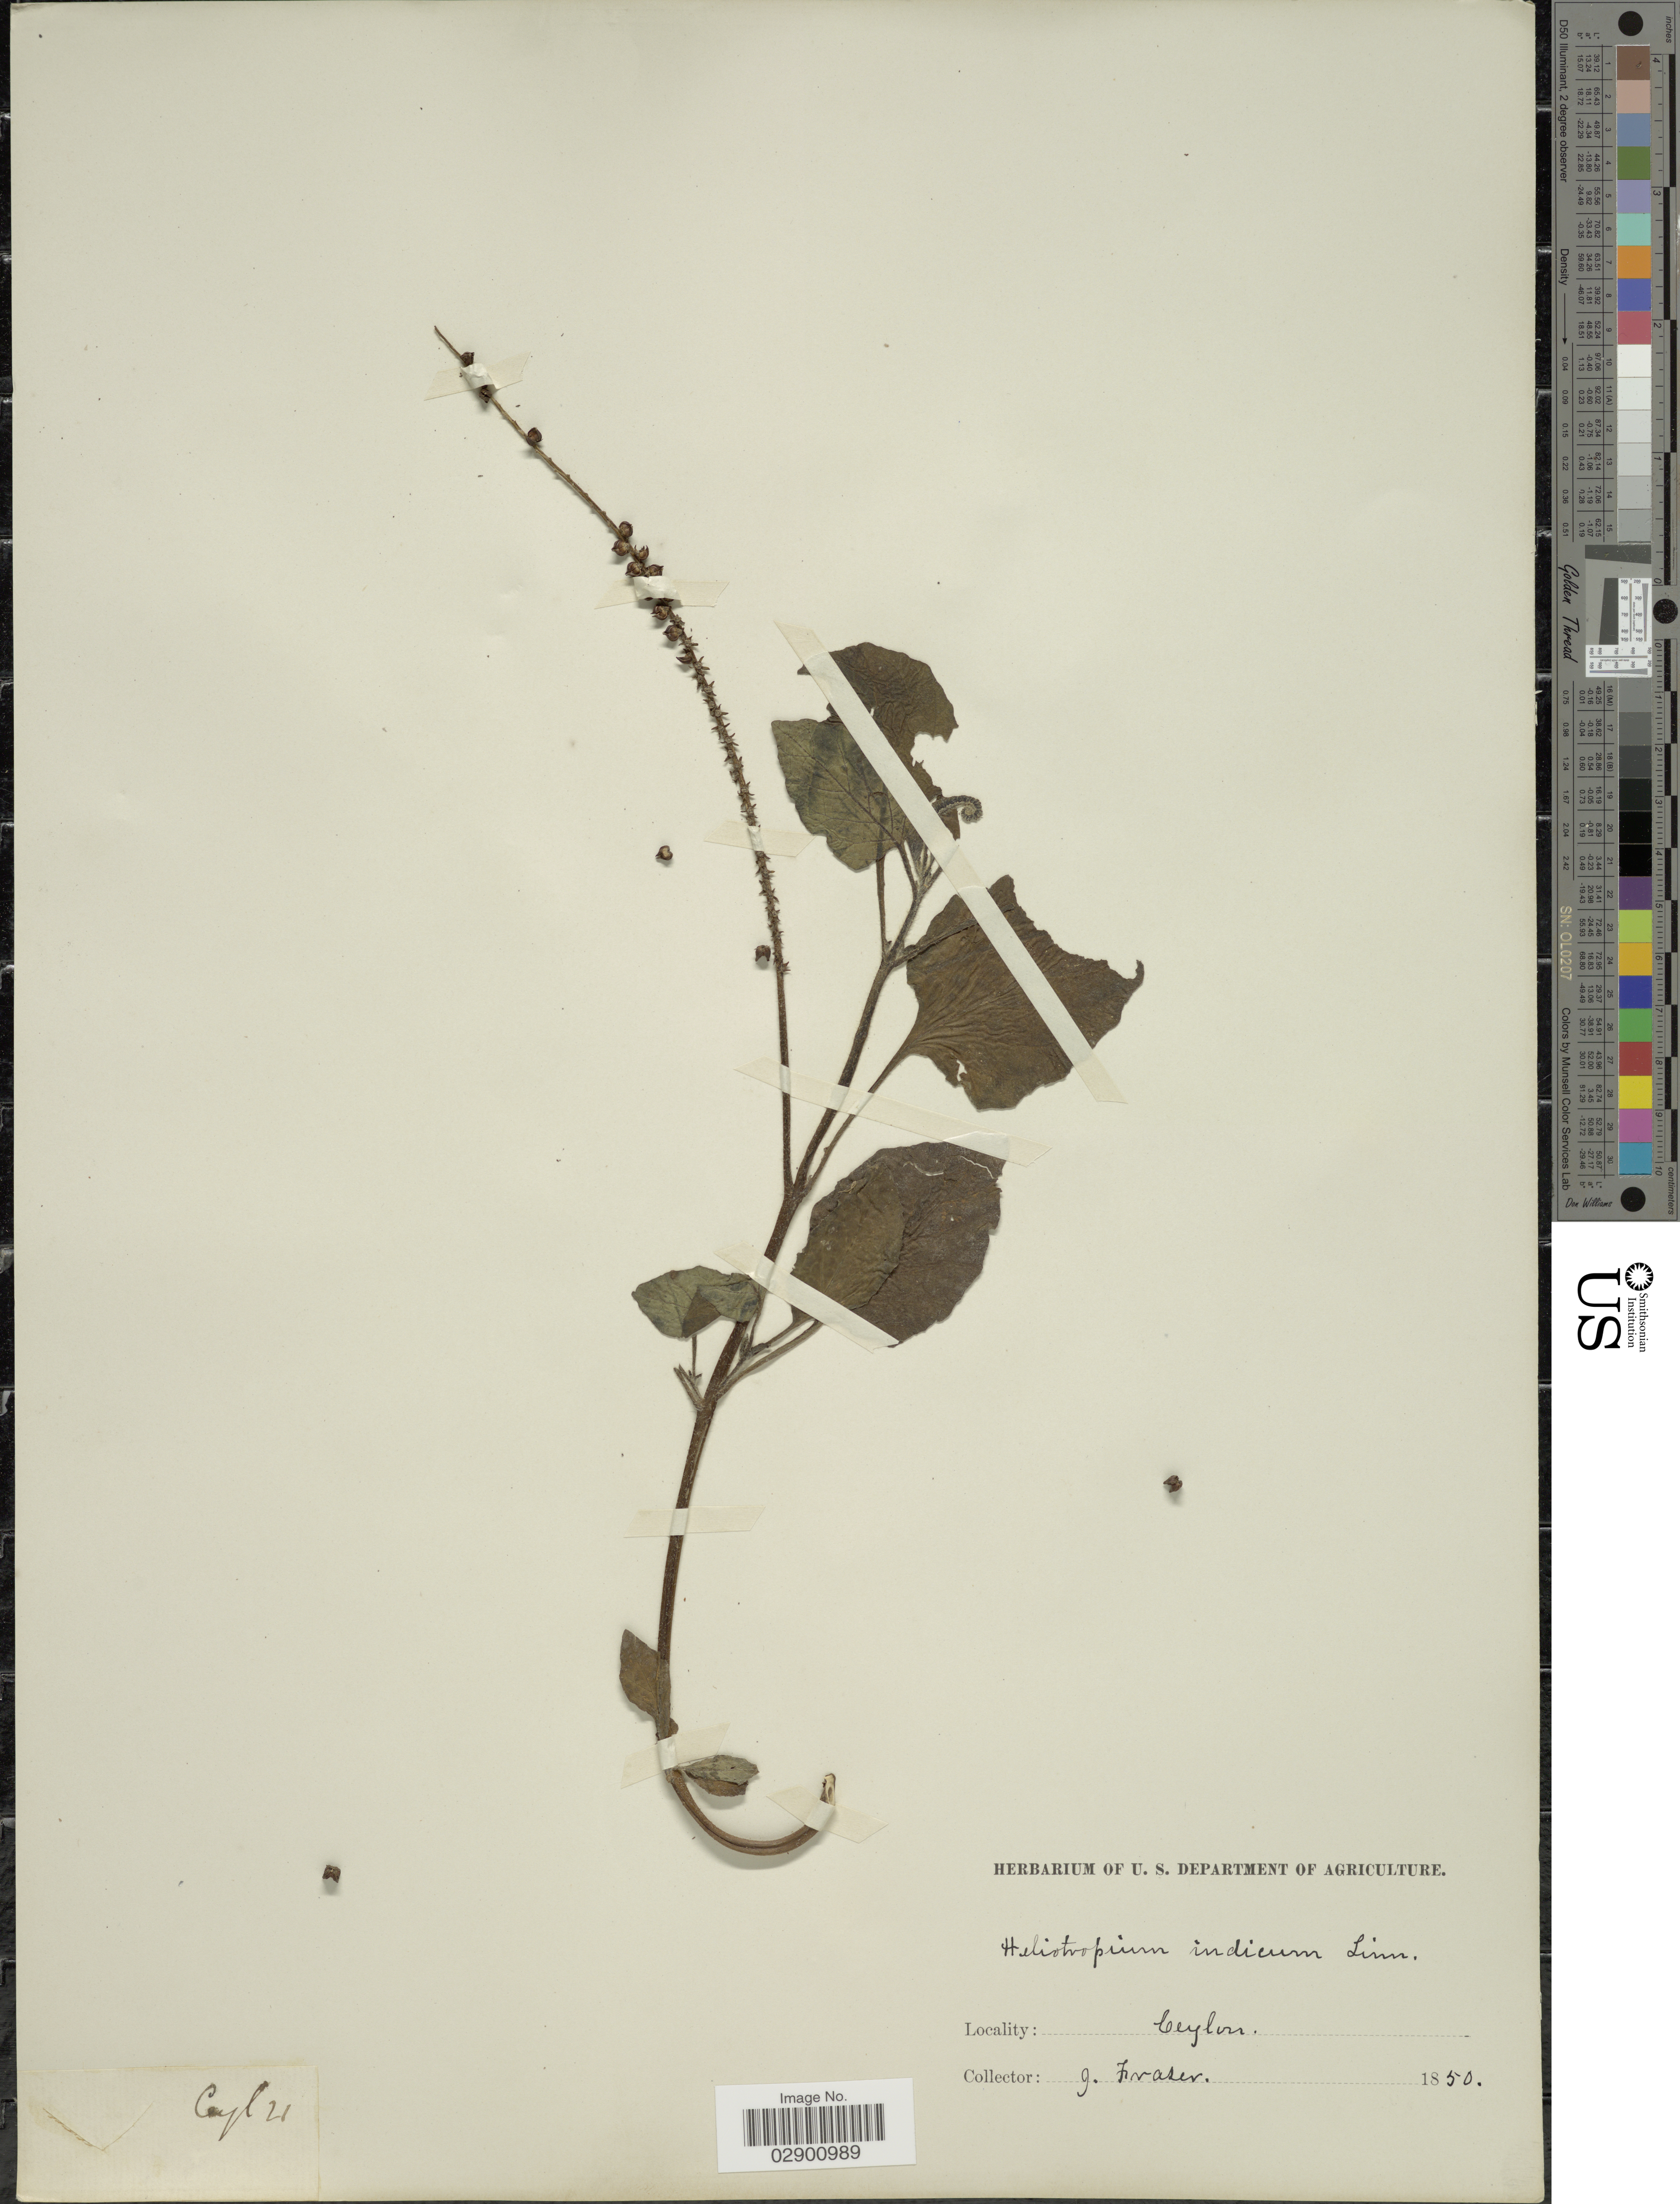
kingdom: Plantae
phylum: Tracheophyta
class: Magnoliopsida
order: Boraginales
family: Heliotropiaceae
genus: Heliotropium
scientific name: Heliotropium indicum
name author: L.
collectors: G. Fraser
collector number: Ceyl21?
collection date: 1850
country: Sri Lanka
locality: Ceylon.